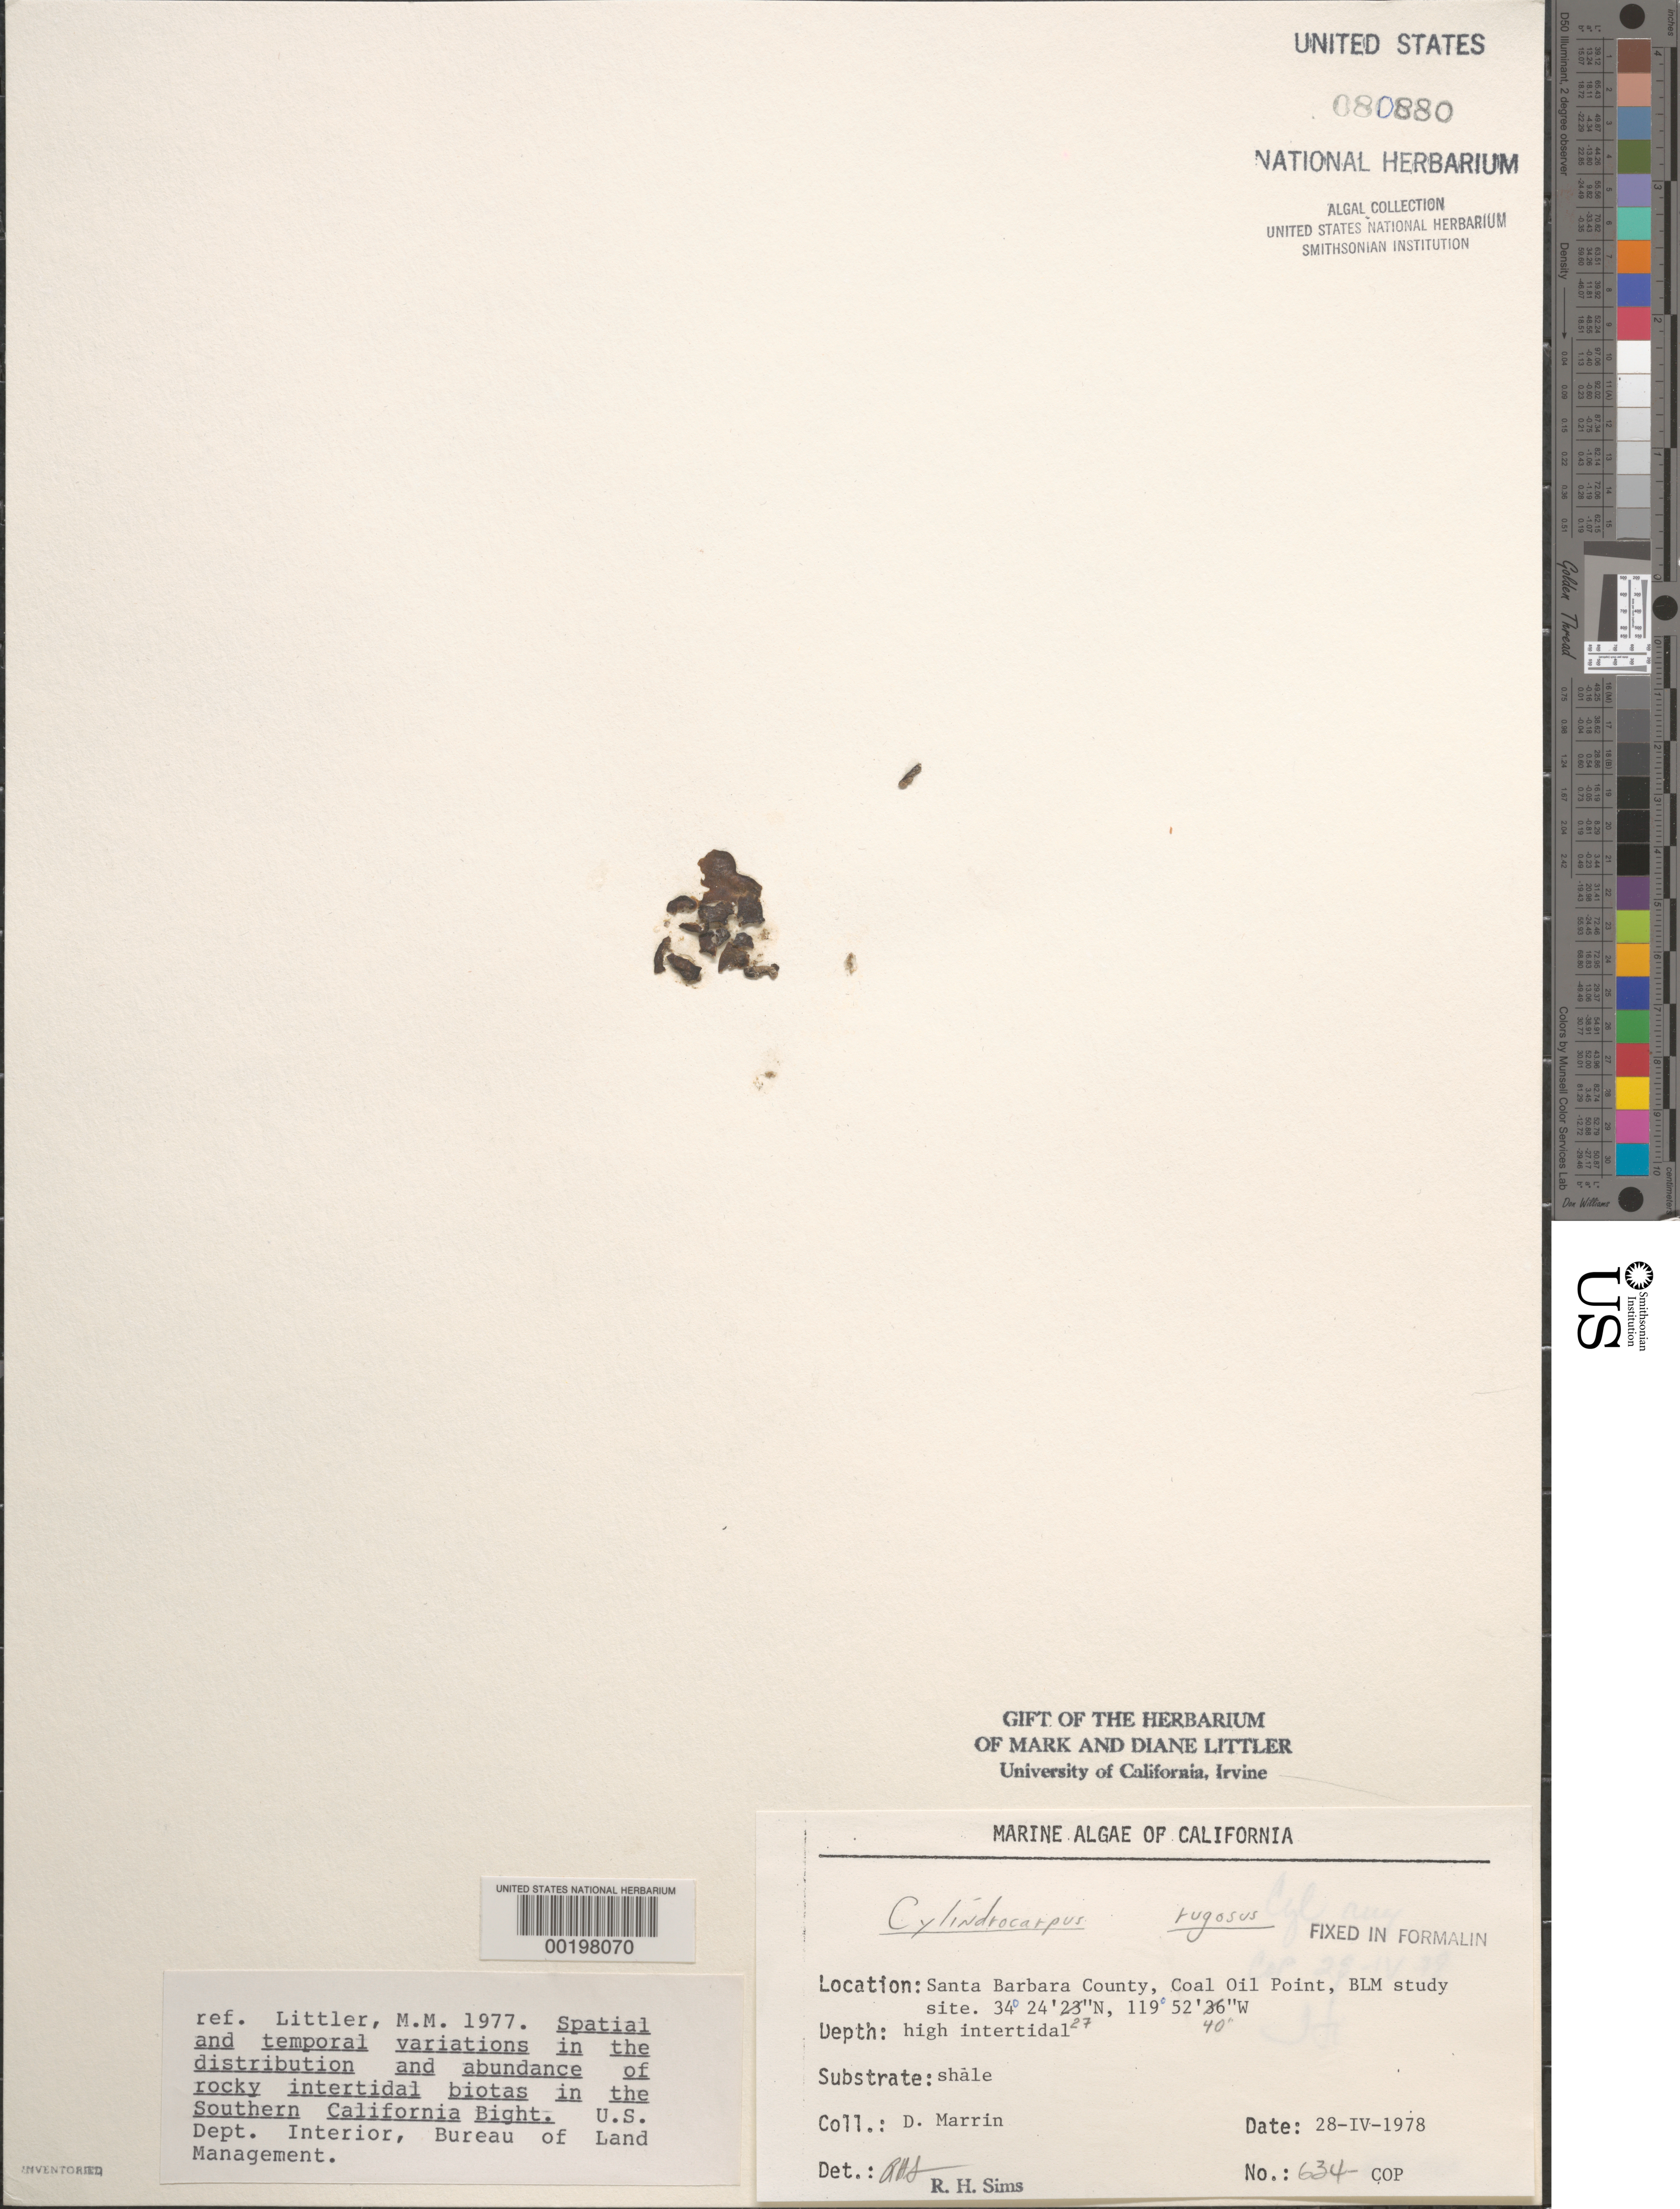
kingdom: Chromista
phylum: Ochrophyta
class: Phaeophyceae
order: Ectocarpales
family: Petrospongiaceae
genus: Petrospongium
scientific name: Petrospongium rugosum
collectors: D. Marrin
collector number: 634-cop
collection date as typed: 28 Apr 1978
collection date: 1978-04-28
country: United States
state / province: California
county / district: Santa Barbara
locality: Coal Oil Point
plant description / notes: BLM-SOCALBIGHT Rocky Intertidal Survey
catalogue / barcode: US 80880